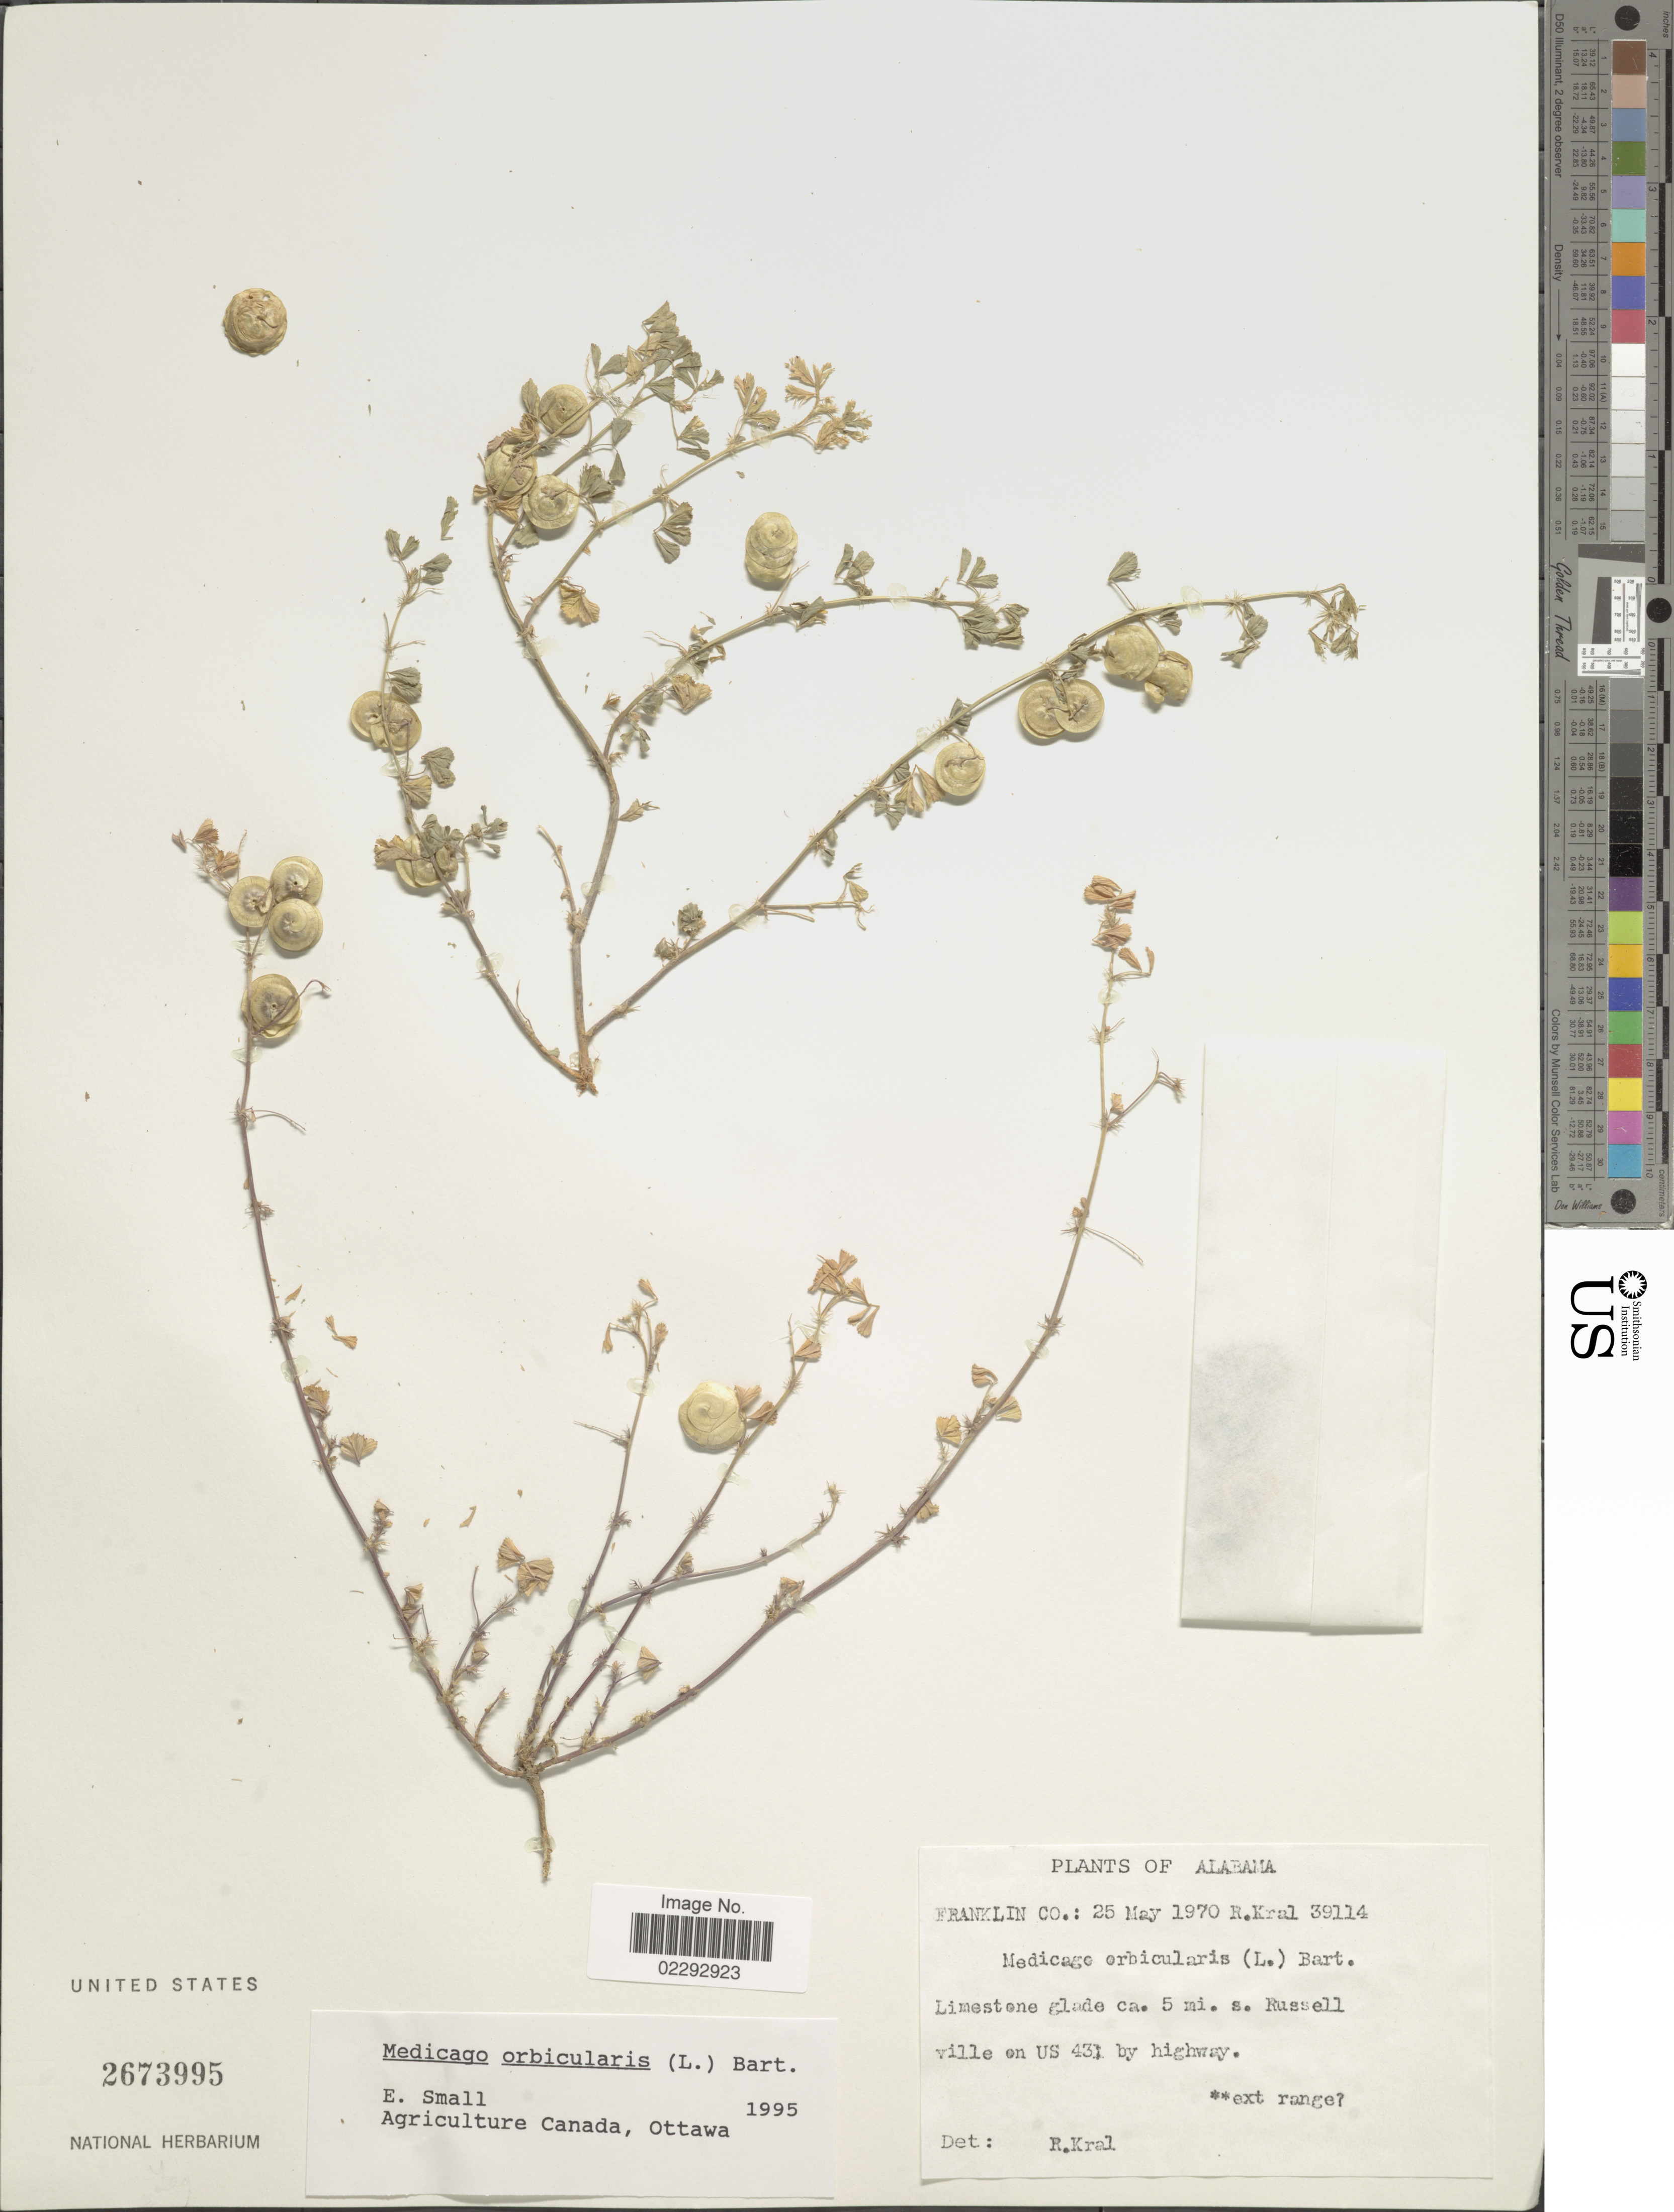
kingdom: Plantae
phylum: Tracheophyta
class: Magnoliopsida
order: Fabales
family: Fabaceae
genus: Medicago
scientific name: Medicago orbicularis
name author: (L.) Bartal.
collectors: R. Kral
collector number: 39114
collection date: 1970-05-25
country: United States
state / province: Alabama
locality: Franklin Co.: Limestone glad ca. 5 mi. s. Russell ville en US 43; by highway.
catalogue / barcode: US 2673995